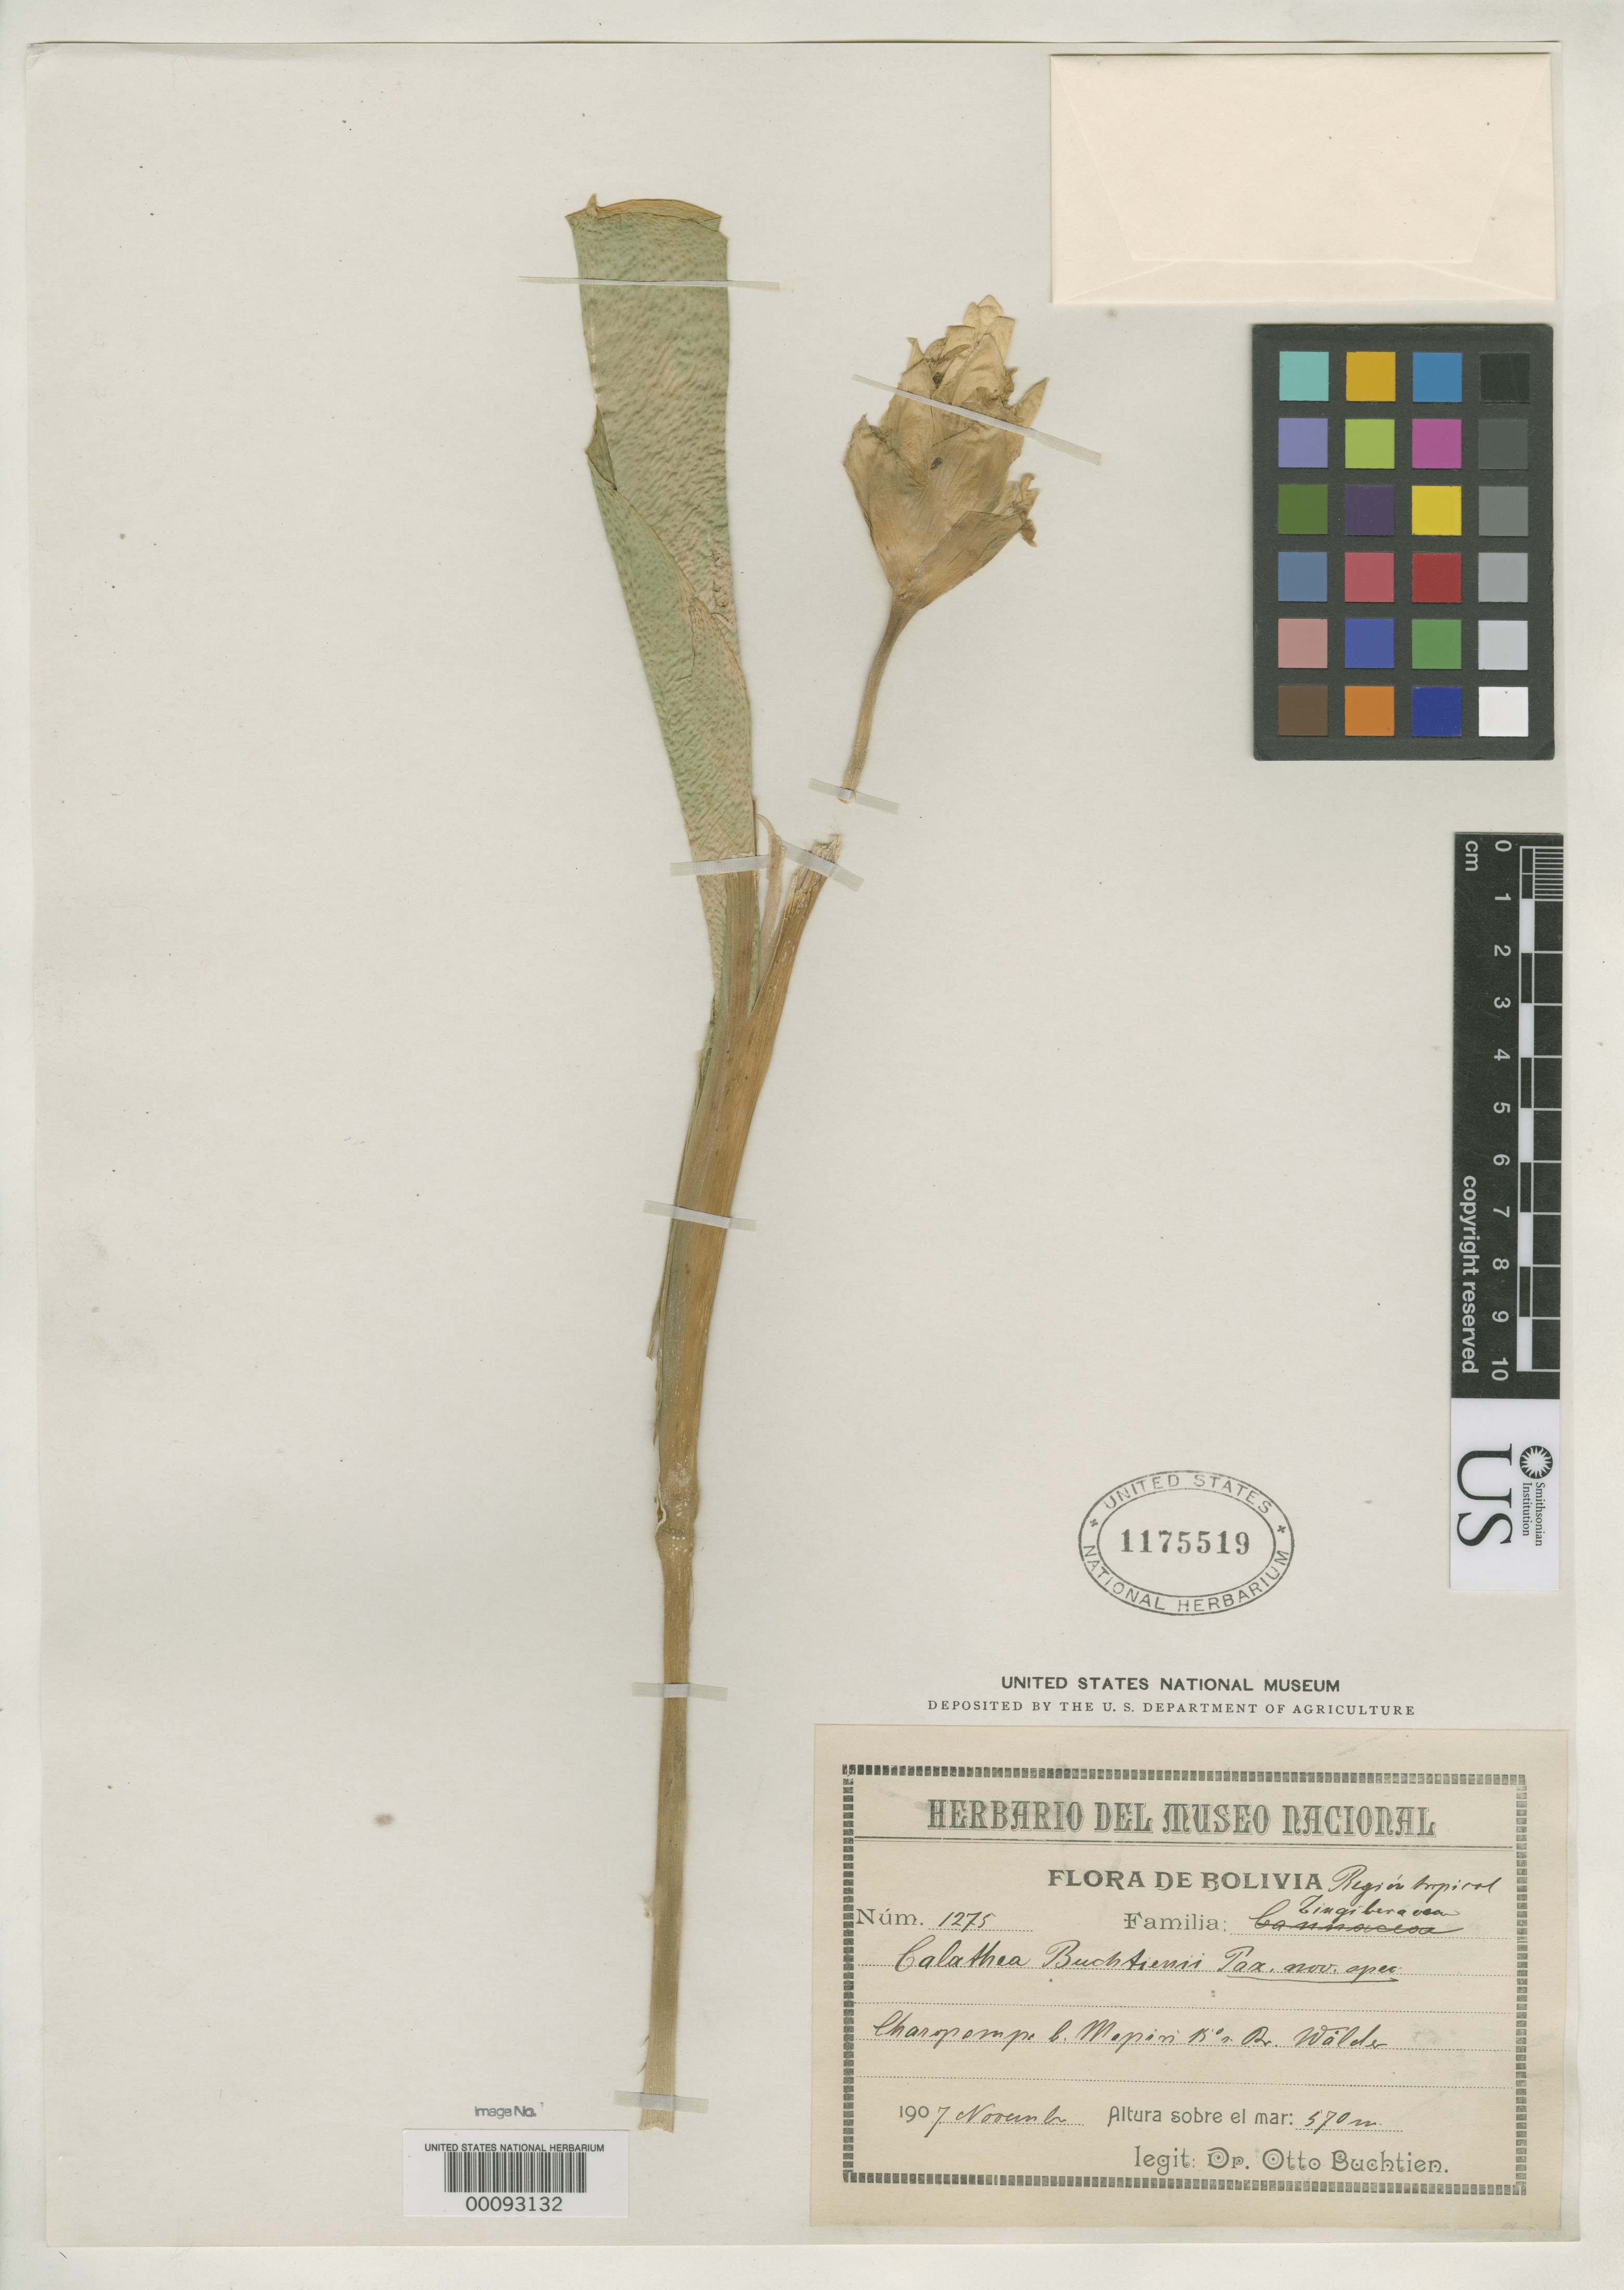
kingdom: Plantae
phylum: Tracheophyta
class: Liliopsida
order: Zingiberales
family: Marantaceae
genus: Calathea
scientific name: Calathea buchtienii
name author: Pax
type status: Isotype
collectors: O. Buchtien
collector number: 1275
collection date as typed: Nov 1907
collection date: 1907-11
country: Bolivia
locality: Mapiri.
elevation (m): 570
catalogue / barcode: US 1175519